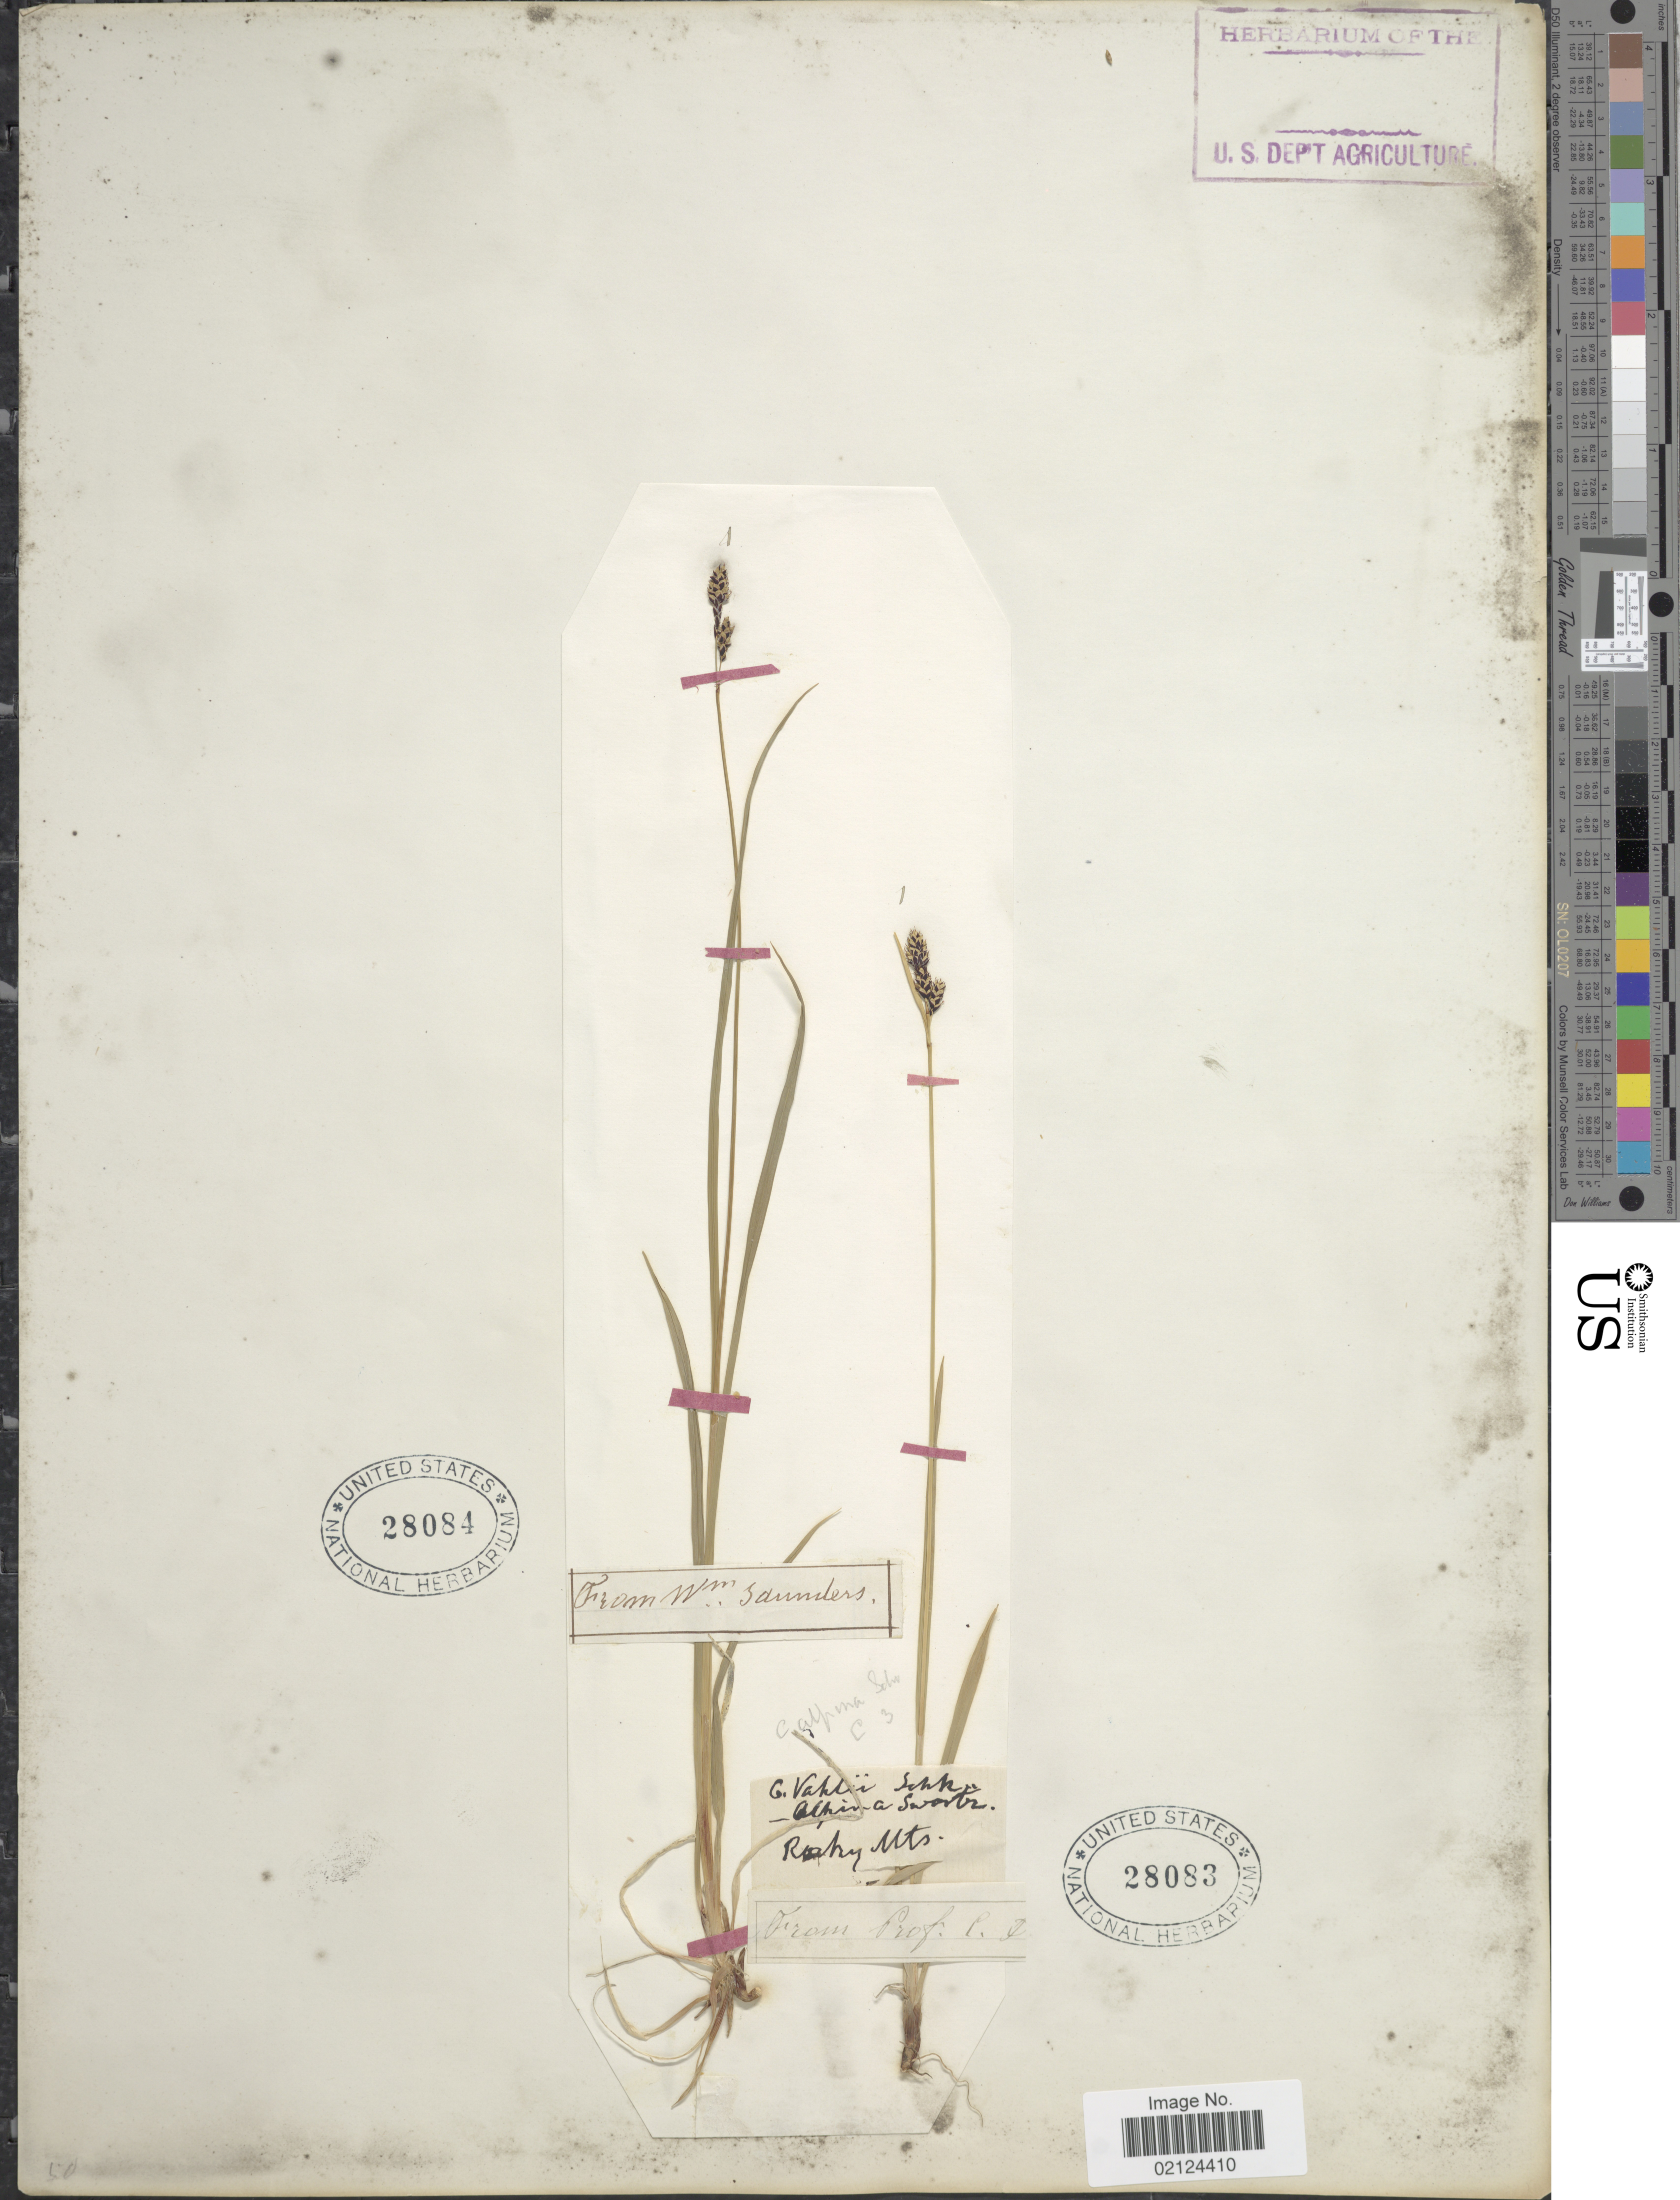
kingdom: Plantae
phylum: Tracheophyta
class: Liliopsida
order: Poales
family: Cyperaceae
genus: Carex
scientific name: Carex media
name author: R. Br.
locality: Rocky Mts.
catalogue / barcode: US 28083